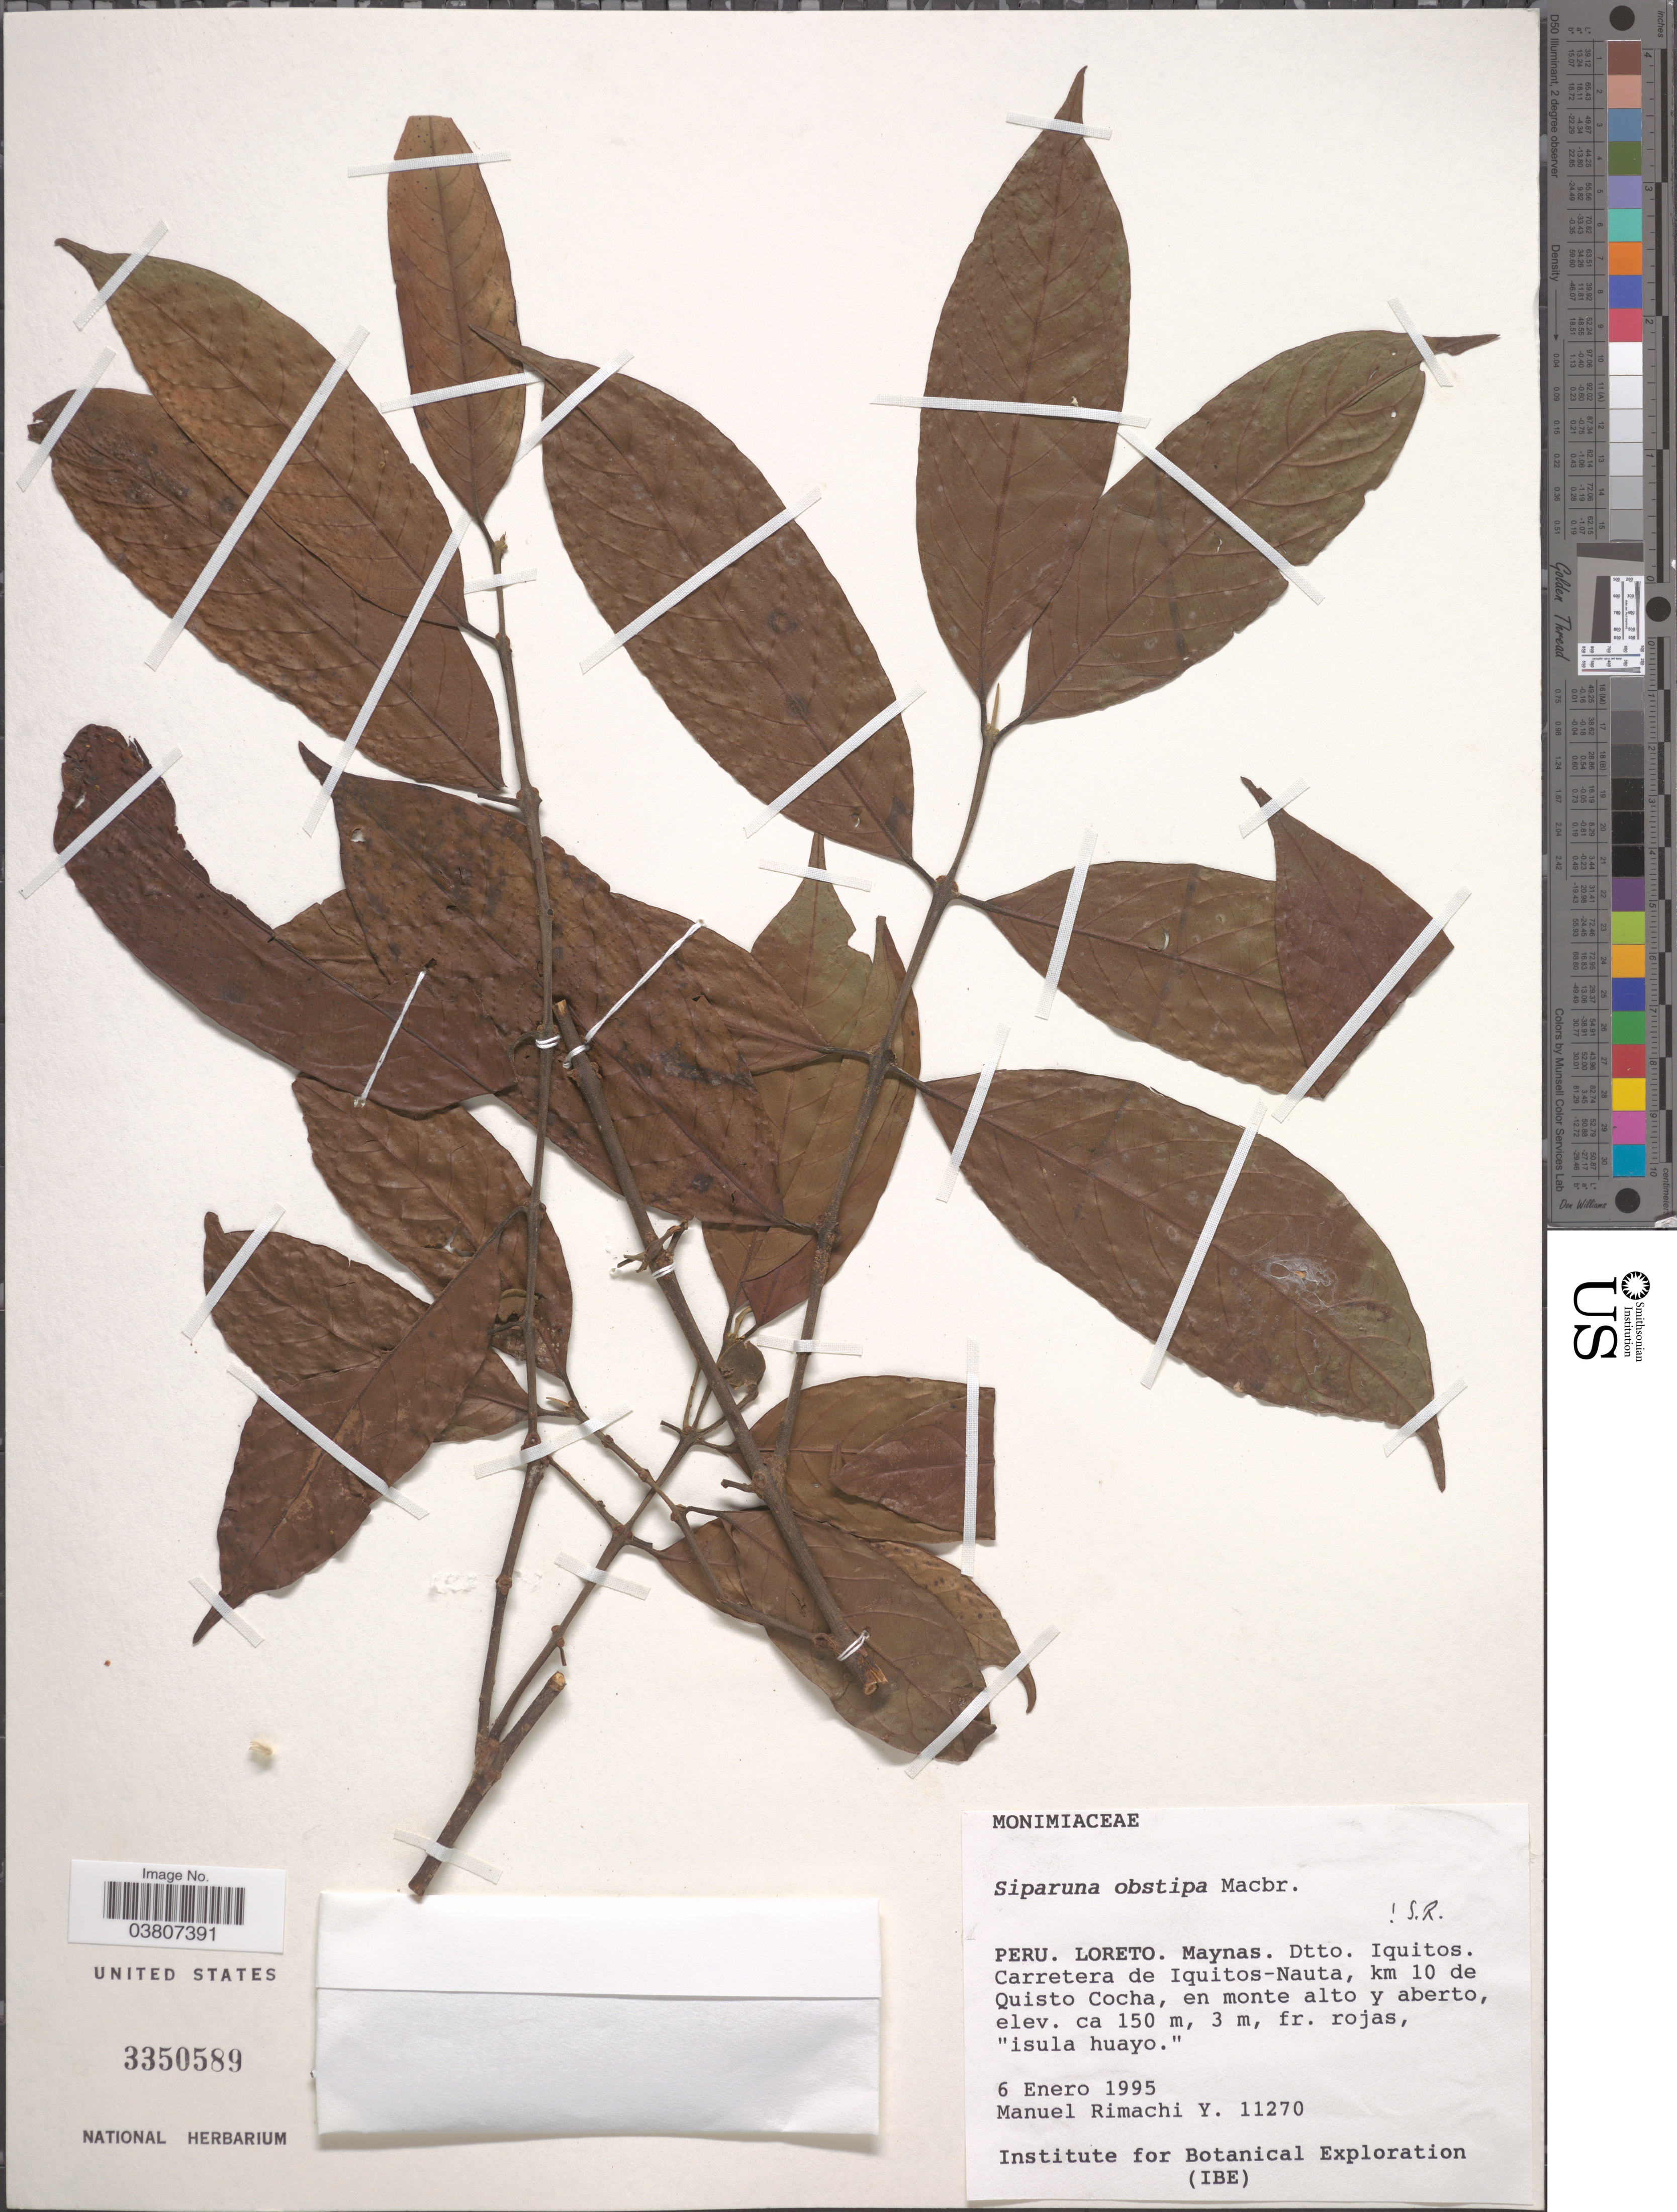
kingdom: Plantae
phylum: Tracheophyta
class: Magnoliopsida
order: Laurales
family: Siparunaceae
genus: Siparuna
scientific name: Siparuna obstipa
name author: J.F. Macbr.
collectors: M. Rimachi Y.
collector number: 11270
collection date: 1995-01-06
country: Peru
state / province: Loreto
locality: Maynas. Dtto. Iquitos. Carretera de Iquitos-Nauta, km 10 de Quisto Cocha, en monte alto y aberto.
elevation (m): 150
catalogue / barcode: US 3350589